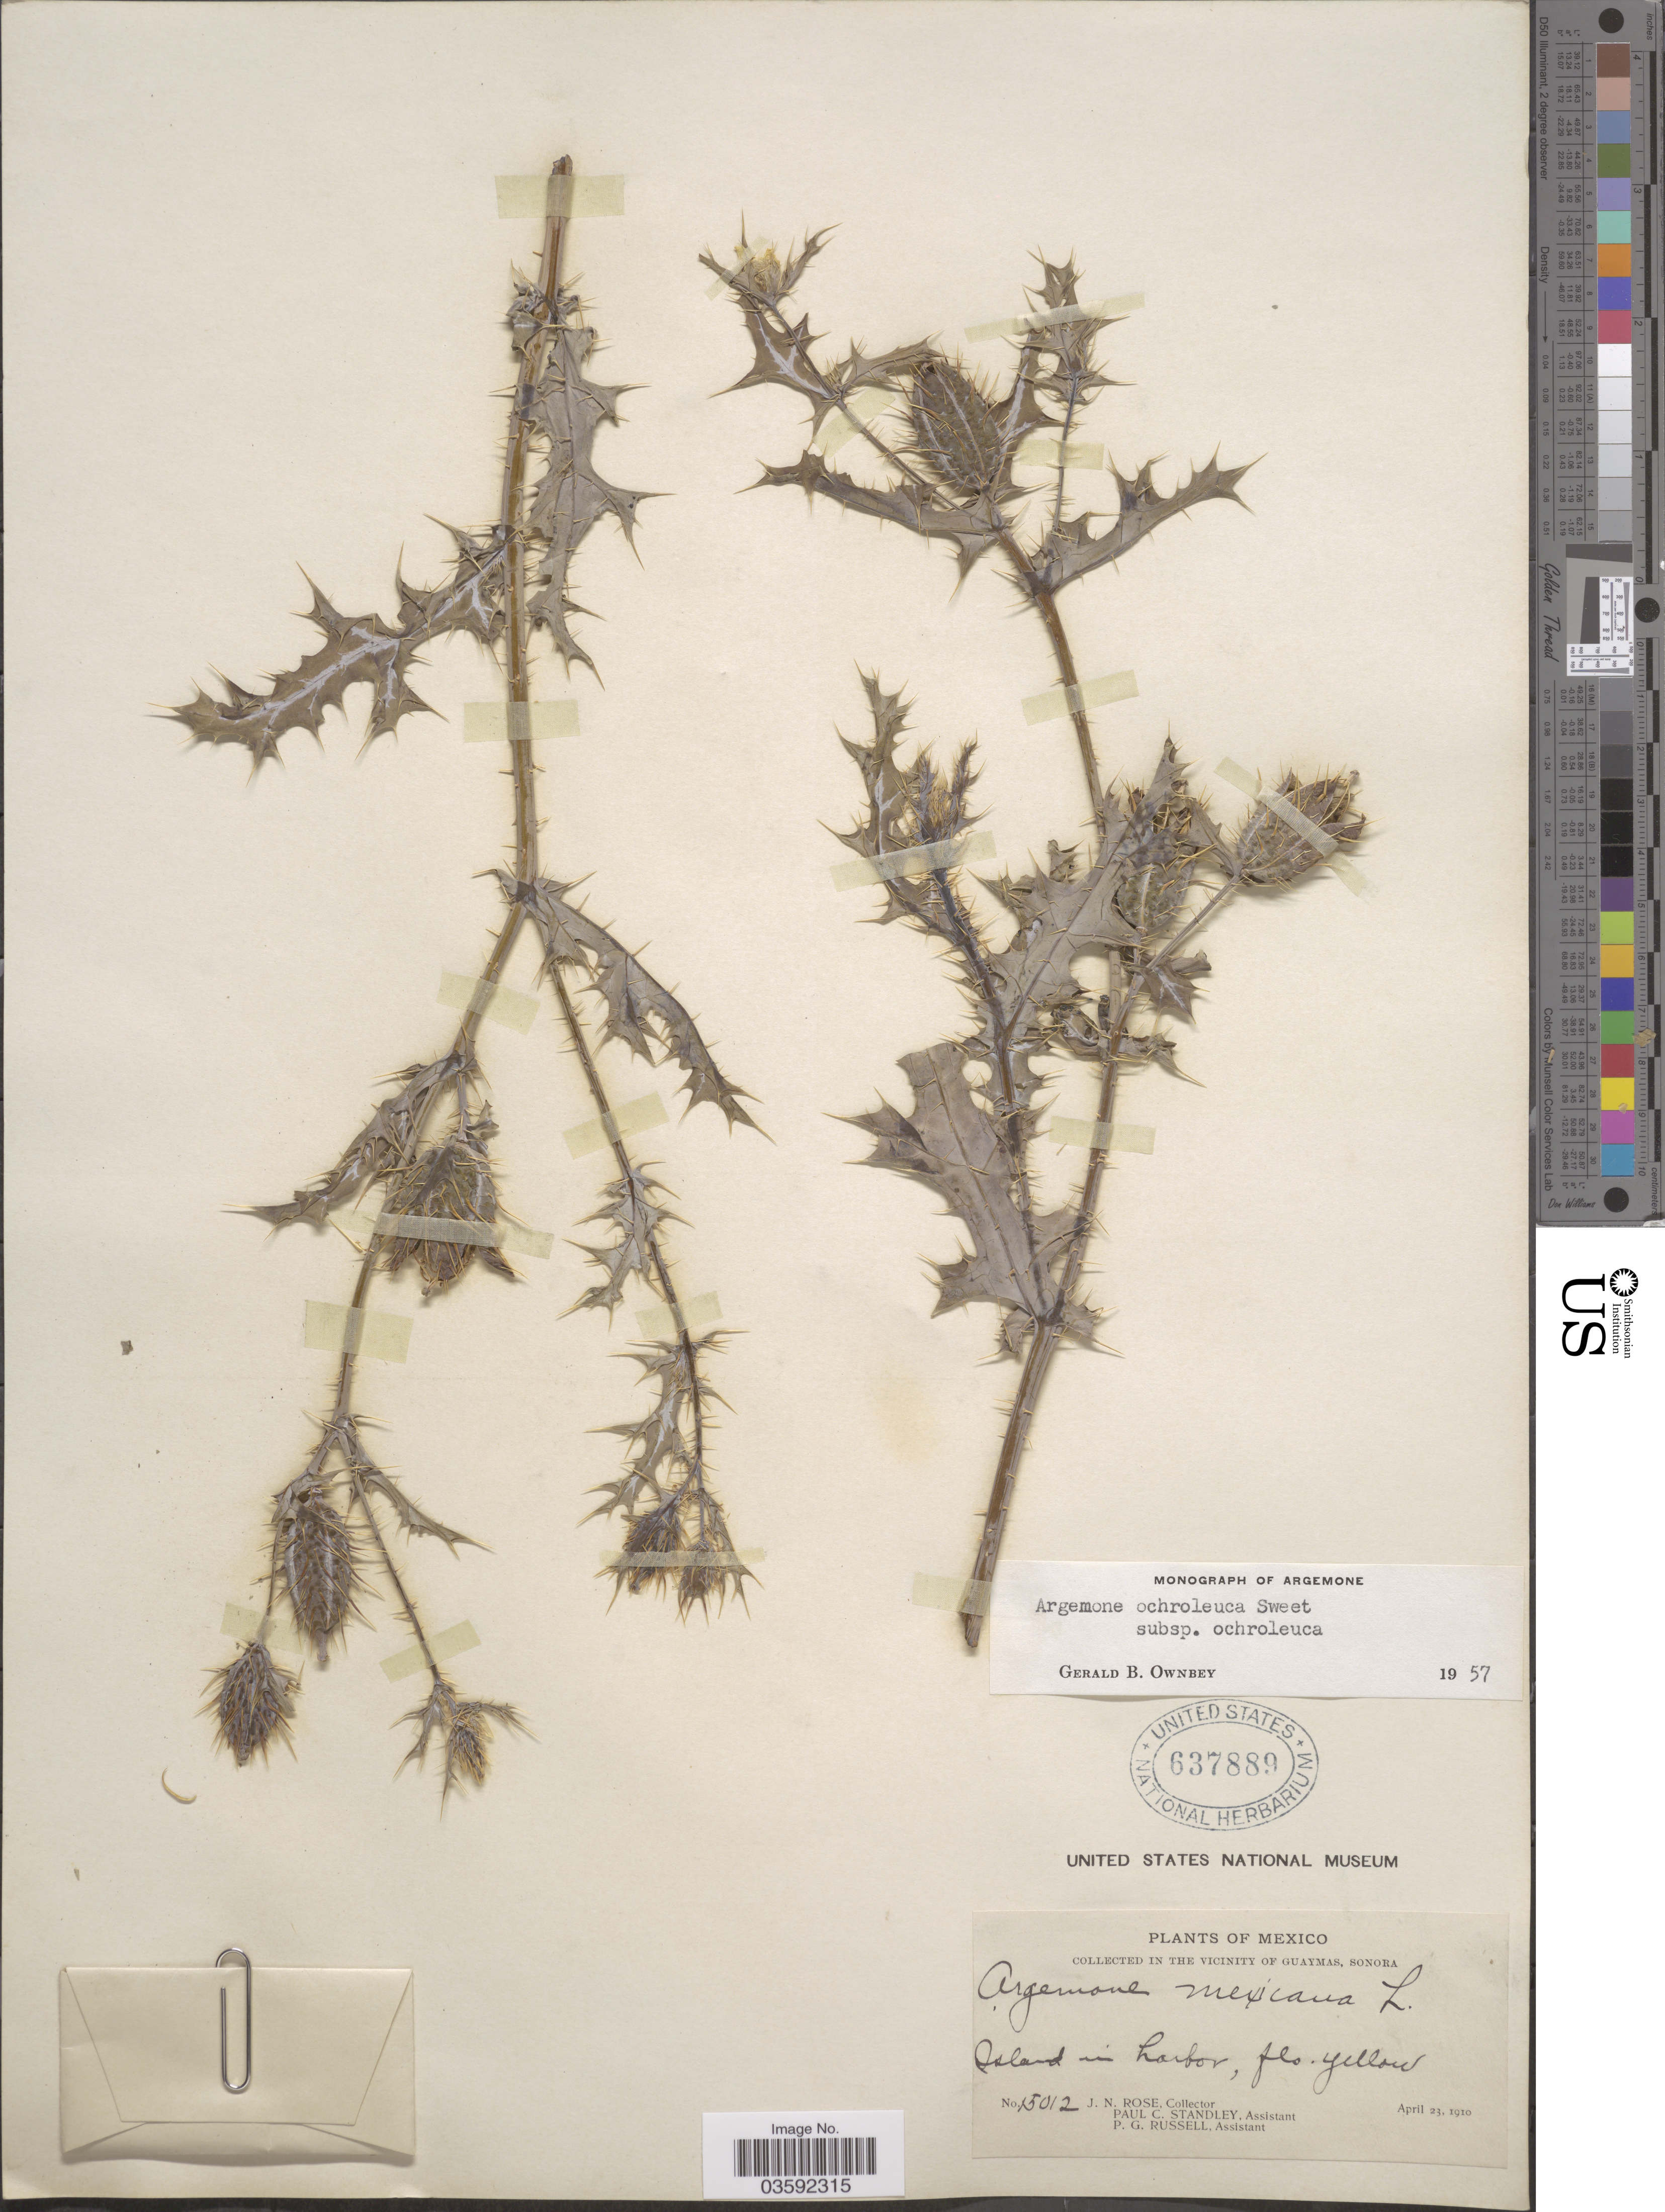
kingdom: Plantae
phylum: Tracheophyta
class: Magnoliopsida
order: Ranunculales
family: Papaveraceae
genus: Argemone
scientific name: Argemone ochroleuca subsp. ochroleuca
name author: Sweet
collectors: J. N. Rose, P. C. Standley & P. G. Russell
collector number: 15012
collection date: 1910-04-23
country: Mexico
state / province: Sonora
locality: In the vicinity of Guaymas. Island in harbor.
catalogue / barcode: US 637889